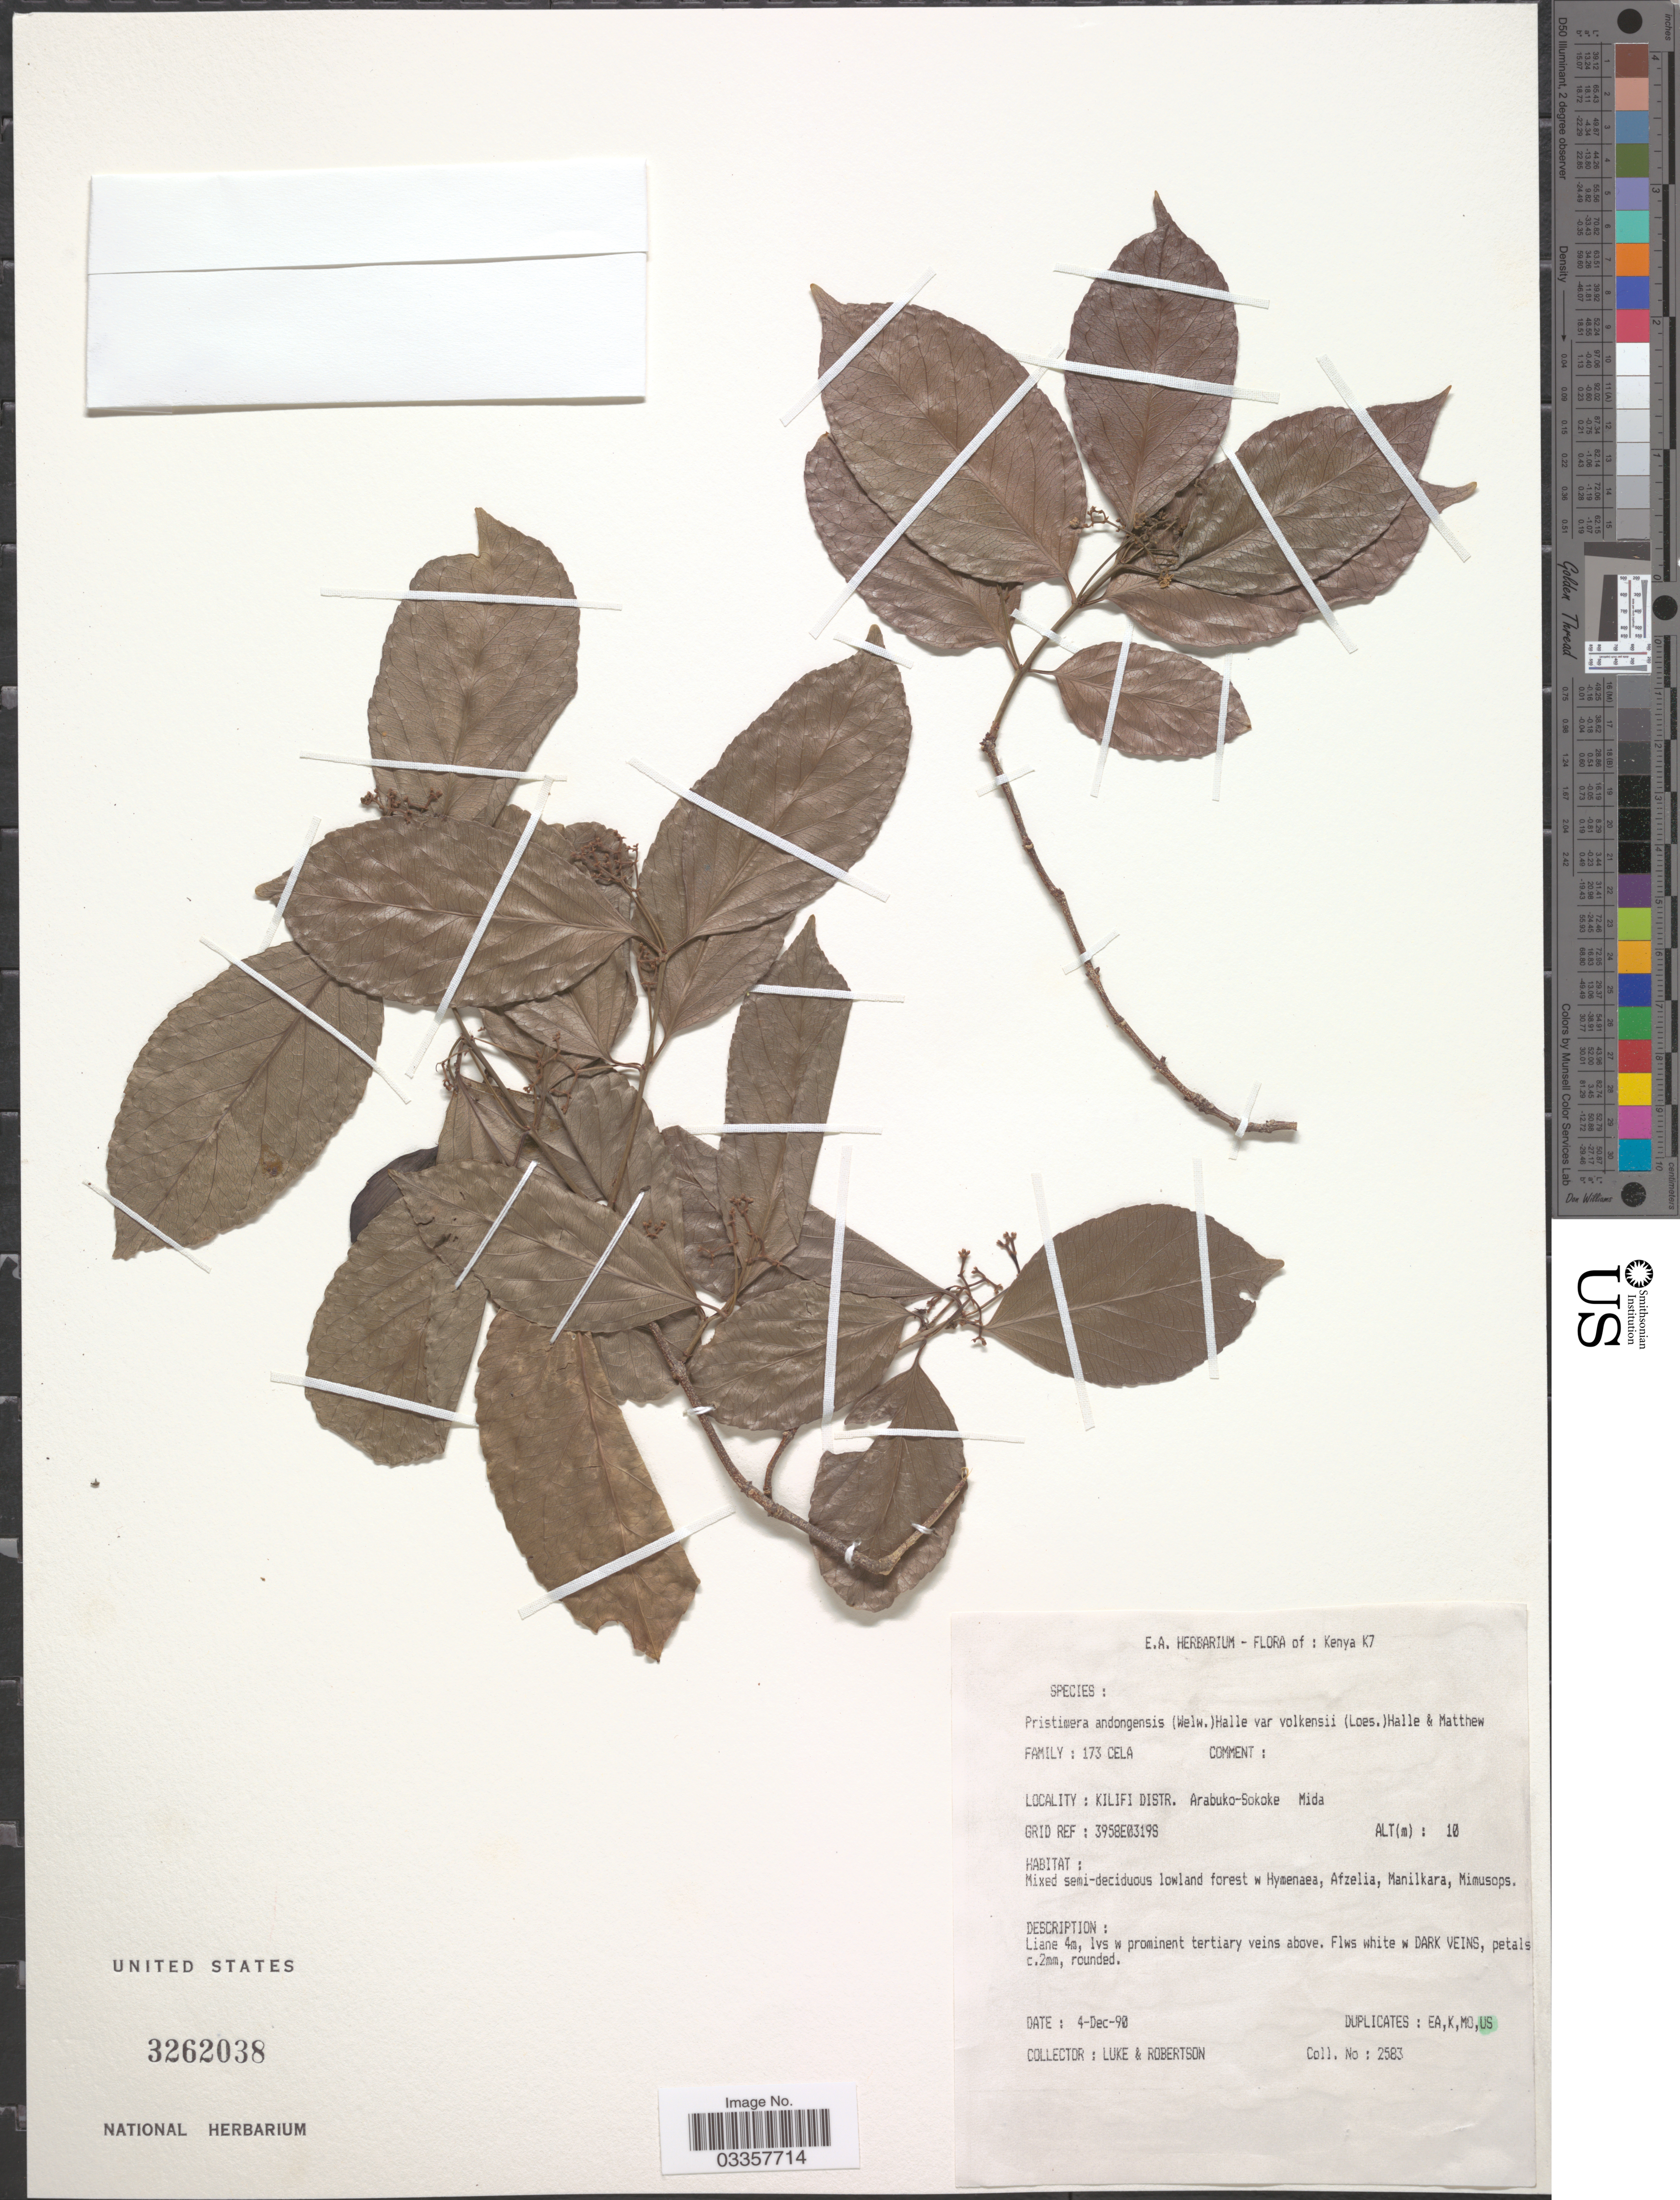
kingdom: Plantae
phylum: Tracheophyta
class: Magnoliopsida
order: Celastrales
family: Celastraceae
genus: Pristimera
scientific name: Pristimera andongensis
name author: (Welw. ex Oliv.) N. Hallé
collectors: -. Luke & -. Robertson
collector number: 2583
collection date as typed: Transcribed d/m/y: 4/12/90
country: Kenya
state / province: Kilifi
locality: Kilifi Distr. Arabuko-Sokoke Mida.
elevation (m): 10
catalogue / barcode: US 3262038